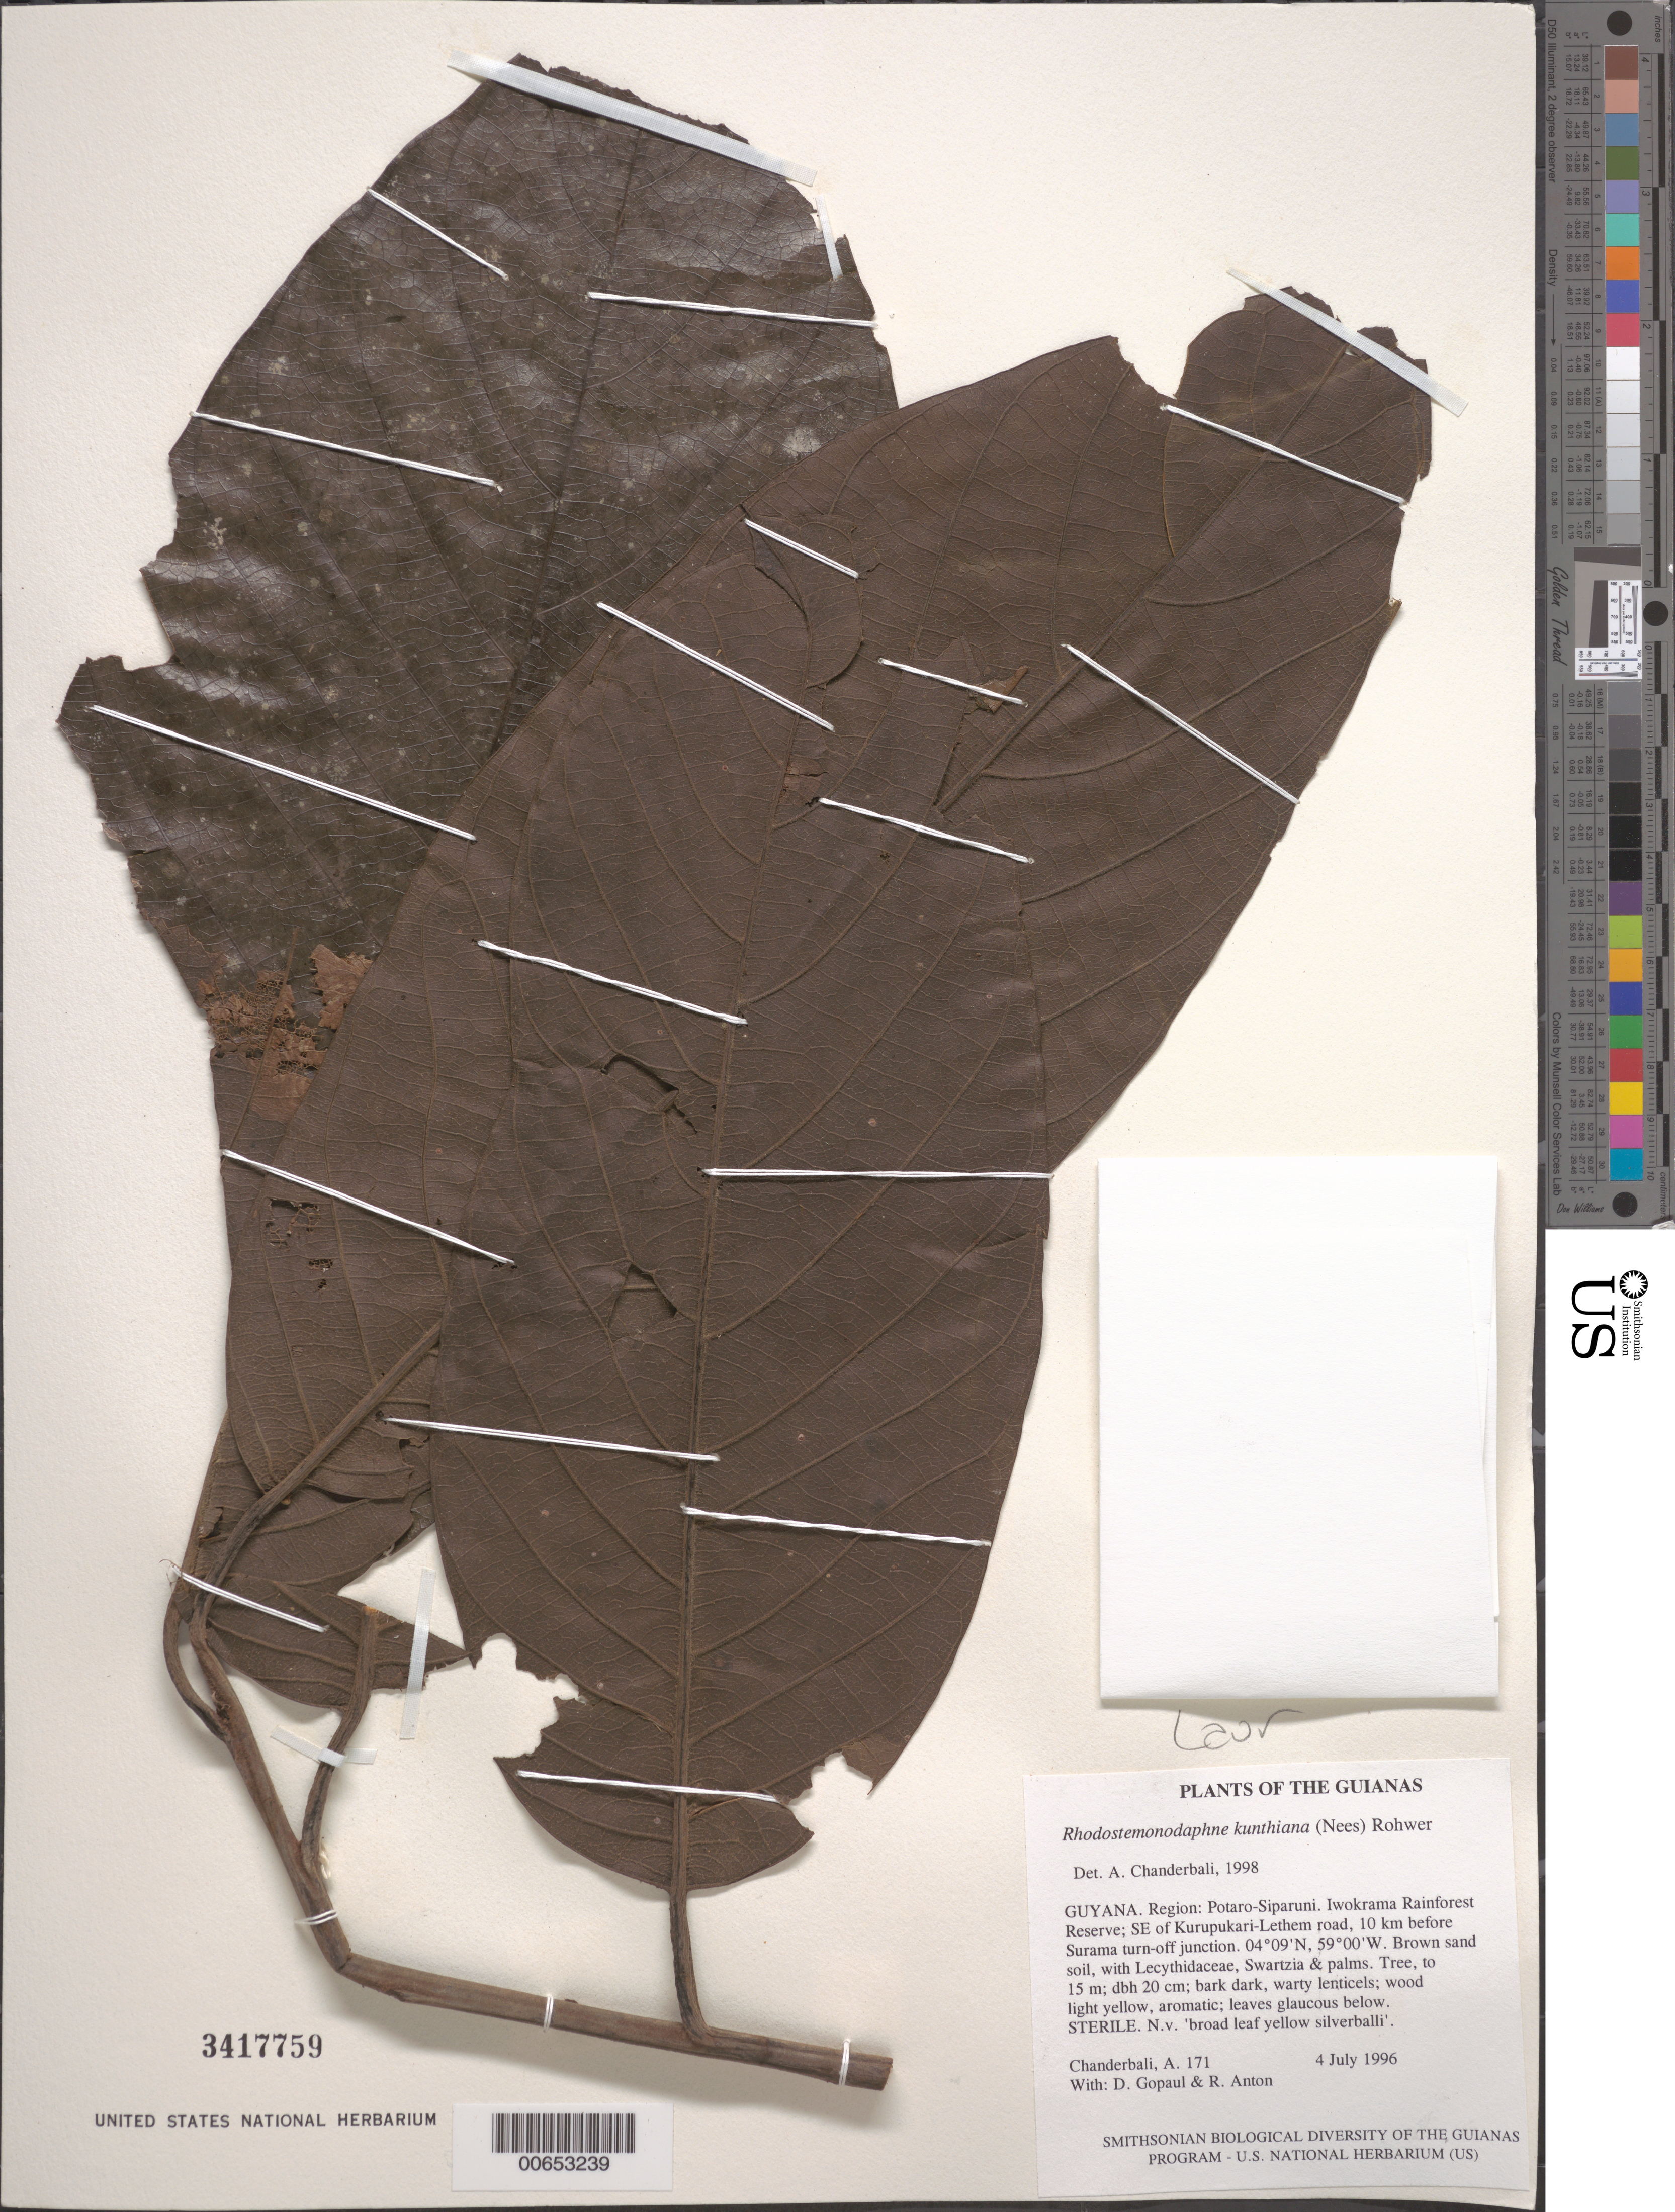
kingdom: Plantae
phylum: Tracheophyta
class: Magnoliopsida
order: Laurales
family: Lauraceae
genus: Rhodostemonodaphne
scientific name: Rhodostemonodaphne kunthiana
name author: (Nees) Rohwer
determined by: Chanderbali, Andre Shashi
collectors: A. S. Chanderbali, D. Gopaul & R. Anton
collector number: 171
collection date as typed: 4 July 1996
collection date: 1996-07-04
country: Guyana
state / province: Potaro-Siparuni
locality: Iwokrama Rainforest Reserve; SE of Kurupukari-Lethem road, 10 km before Surama turn-off junction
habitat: Brown sand soil, with Lecythidaceae, Swartzia & palms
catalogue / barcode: US 3417759